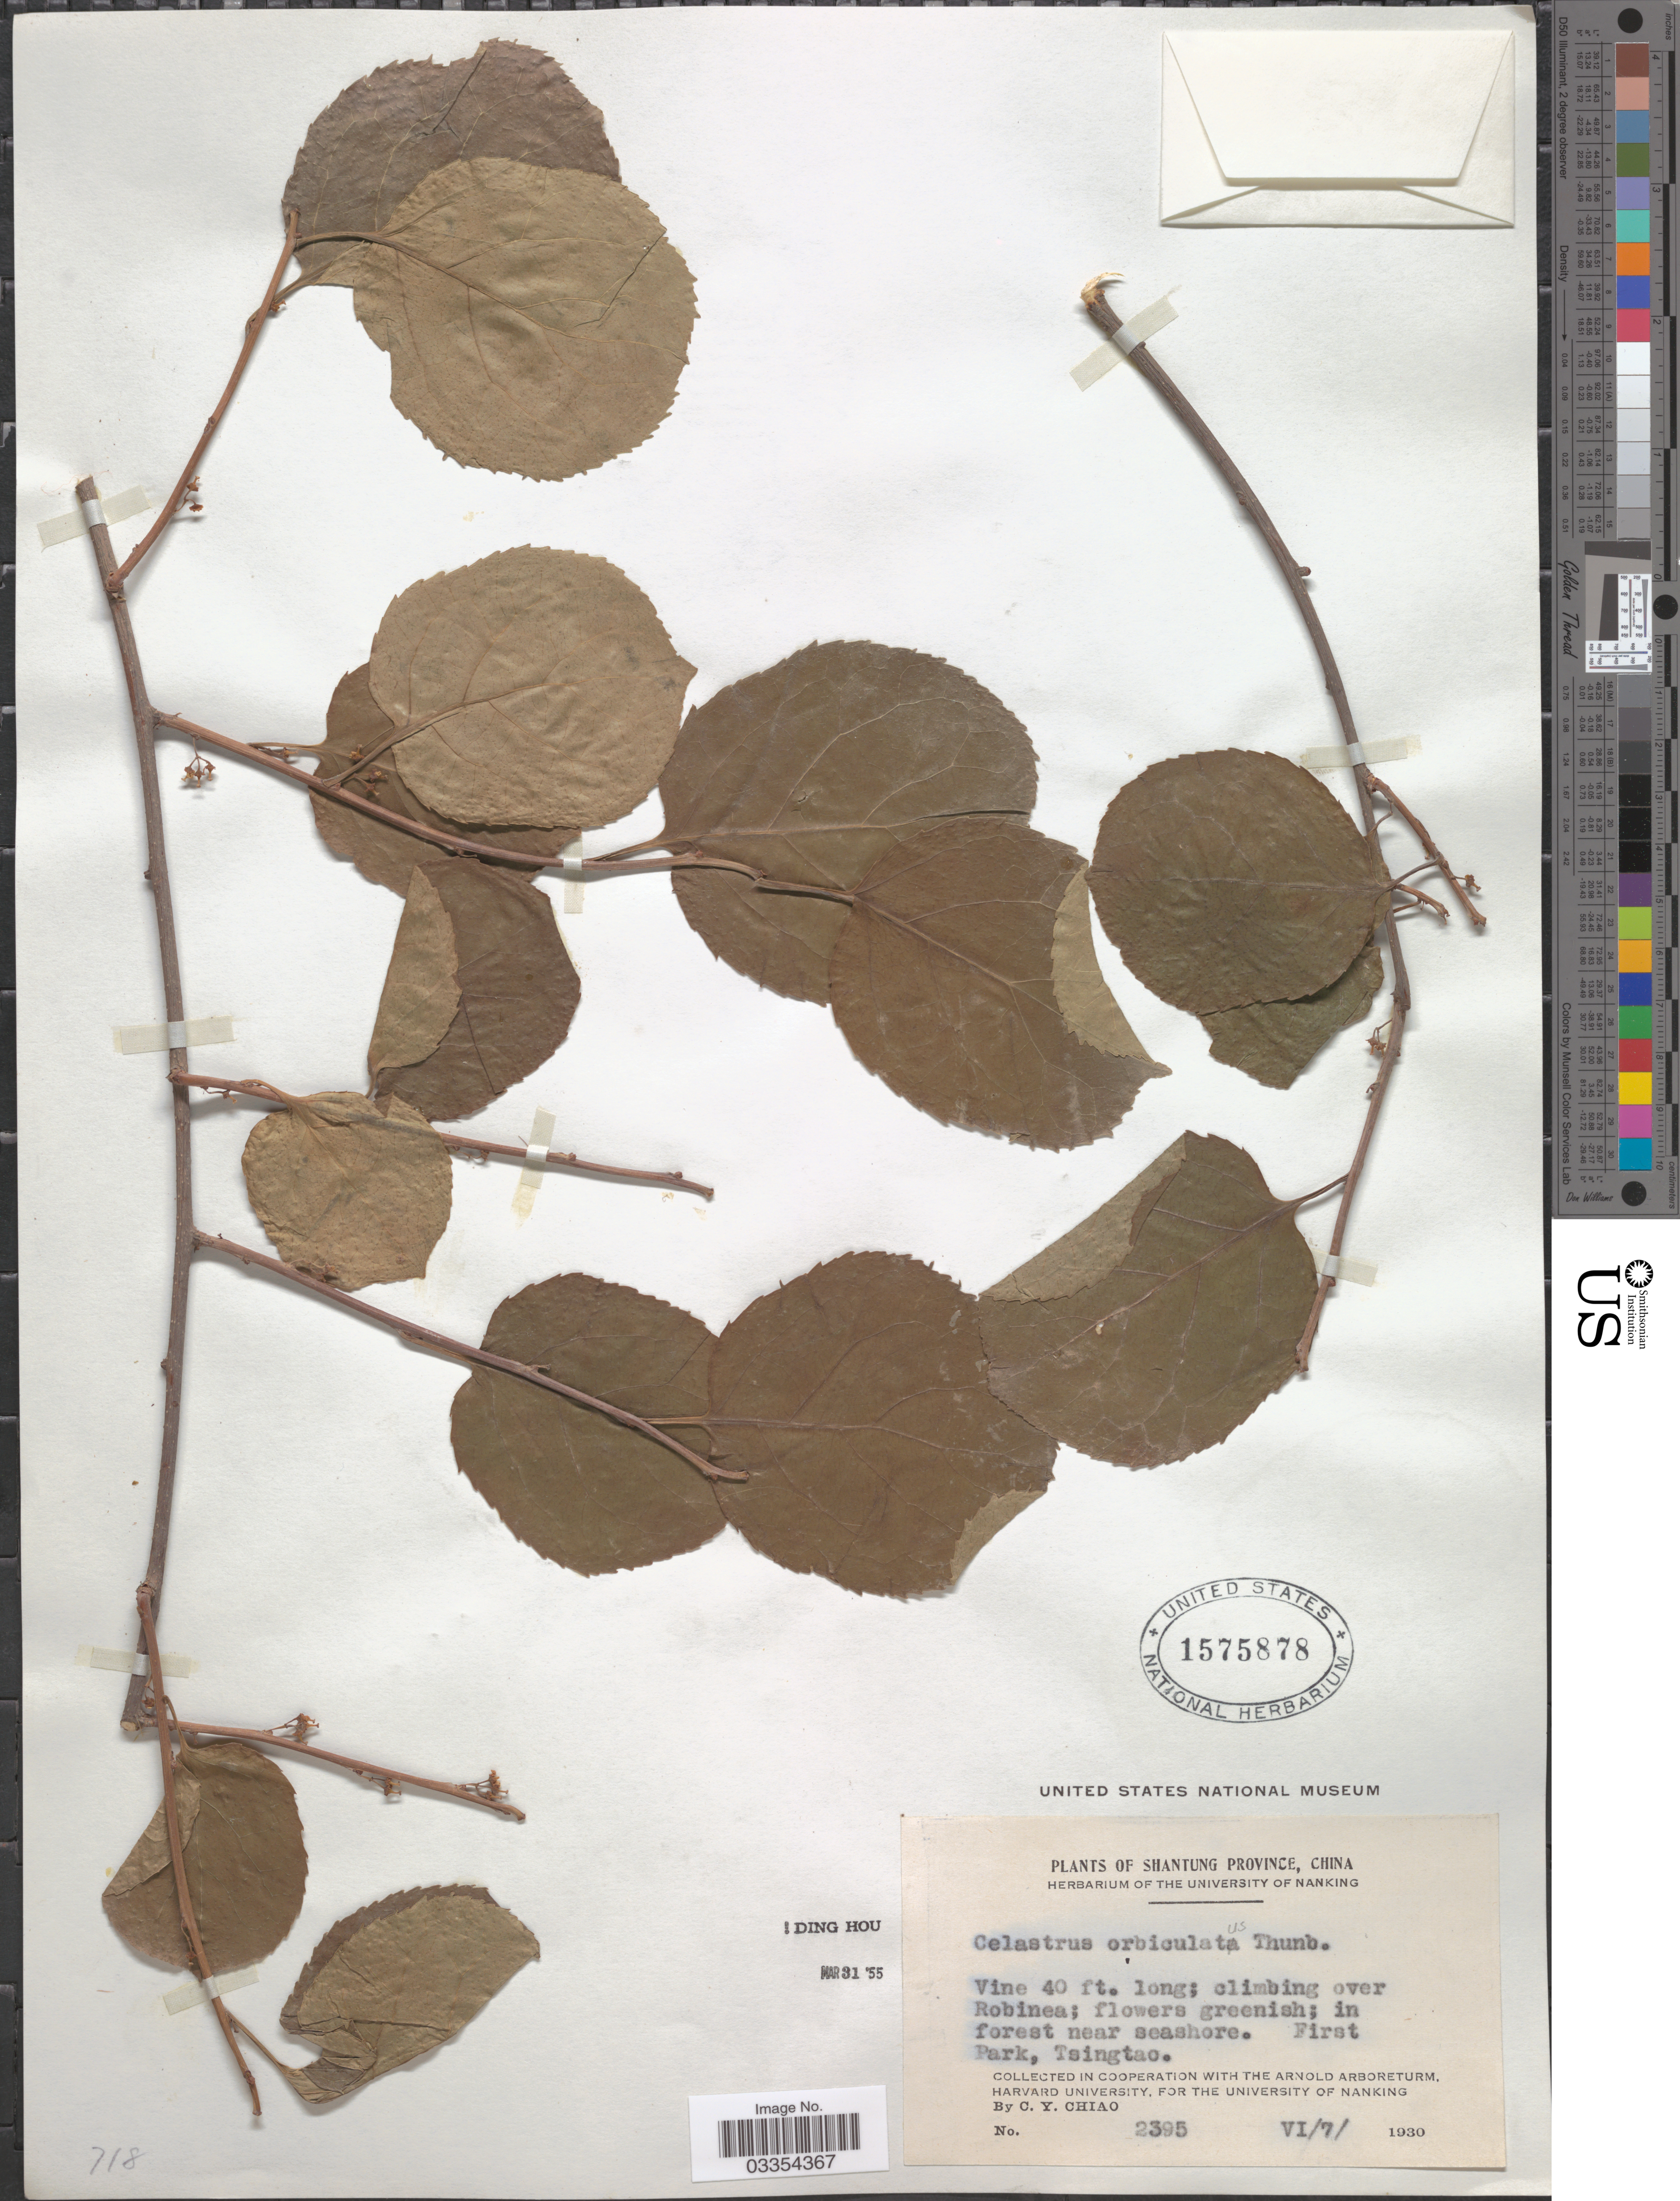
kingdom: Plantae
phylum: Tracheophyta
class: Magnoliopsida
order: Celastrales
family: Celastraceae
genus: Celastrus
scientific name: Celastrus orbiculatus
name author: Thunb.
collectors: C. Y. Chiao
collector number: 2395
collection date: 1930-06-07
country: China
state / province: Shandong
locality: Shantung Province. In forest near seashore. First Park, Tsingtao.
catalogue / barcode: US 1575878